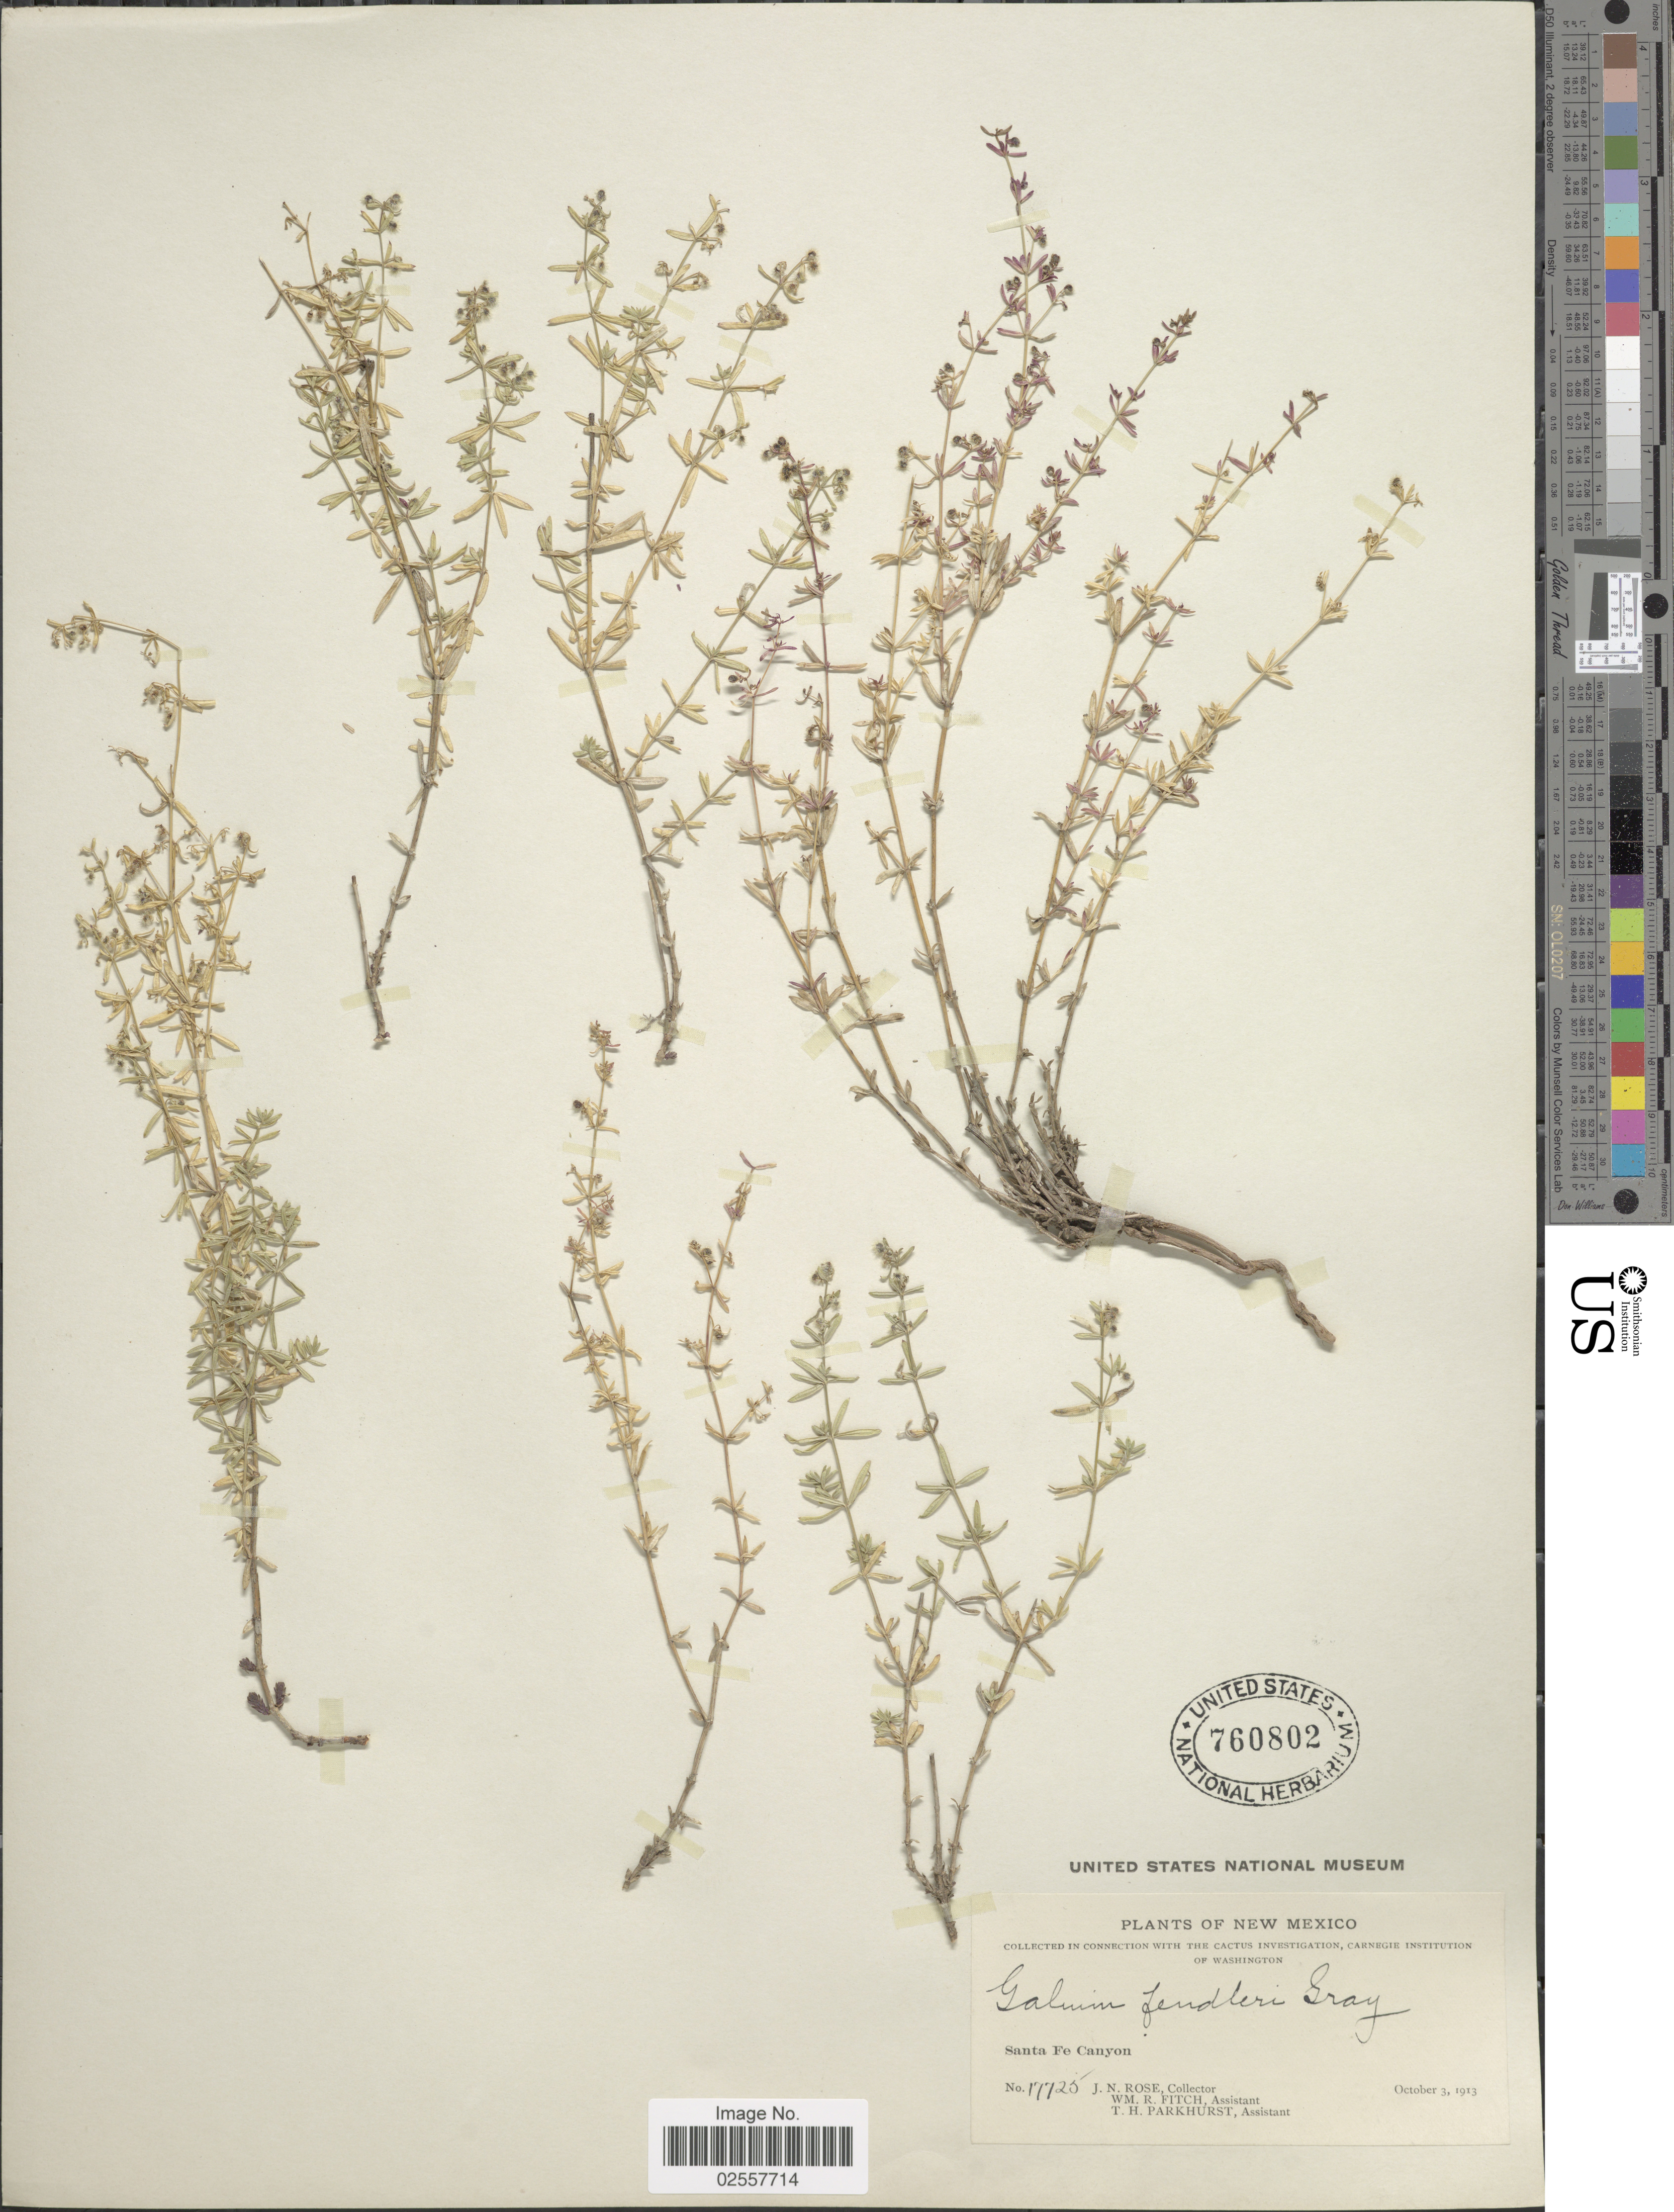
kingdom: Plantae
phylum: Tracheophyta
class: Magnoliopsida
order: Gentianales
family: Rubiaceae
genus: Galium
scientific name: Galium fendleri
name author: A. Gray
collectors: J. N. Rose, W. R. Fitch & T. Parkhurst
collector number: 17725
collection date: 1913-10-03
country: United States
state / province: New Mexico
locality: Santa Fe Canyon.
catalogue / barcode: US 760802